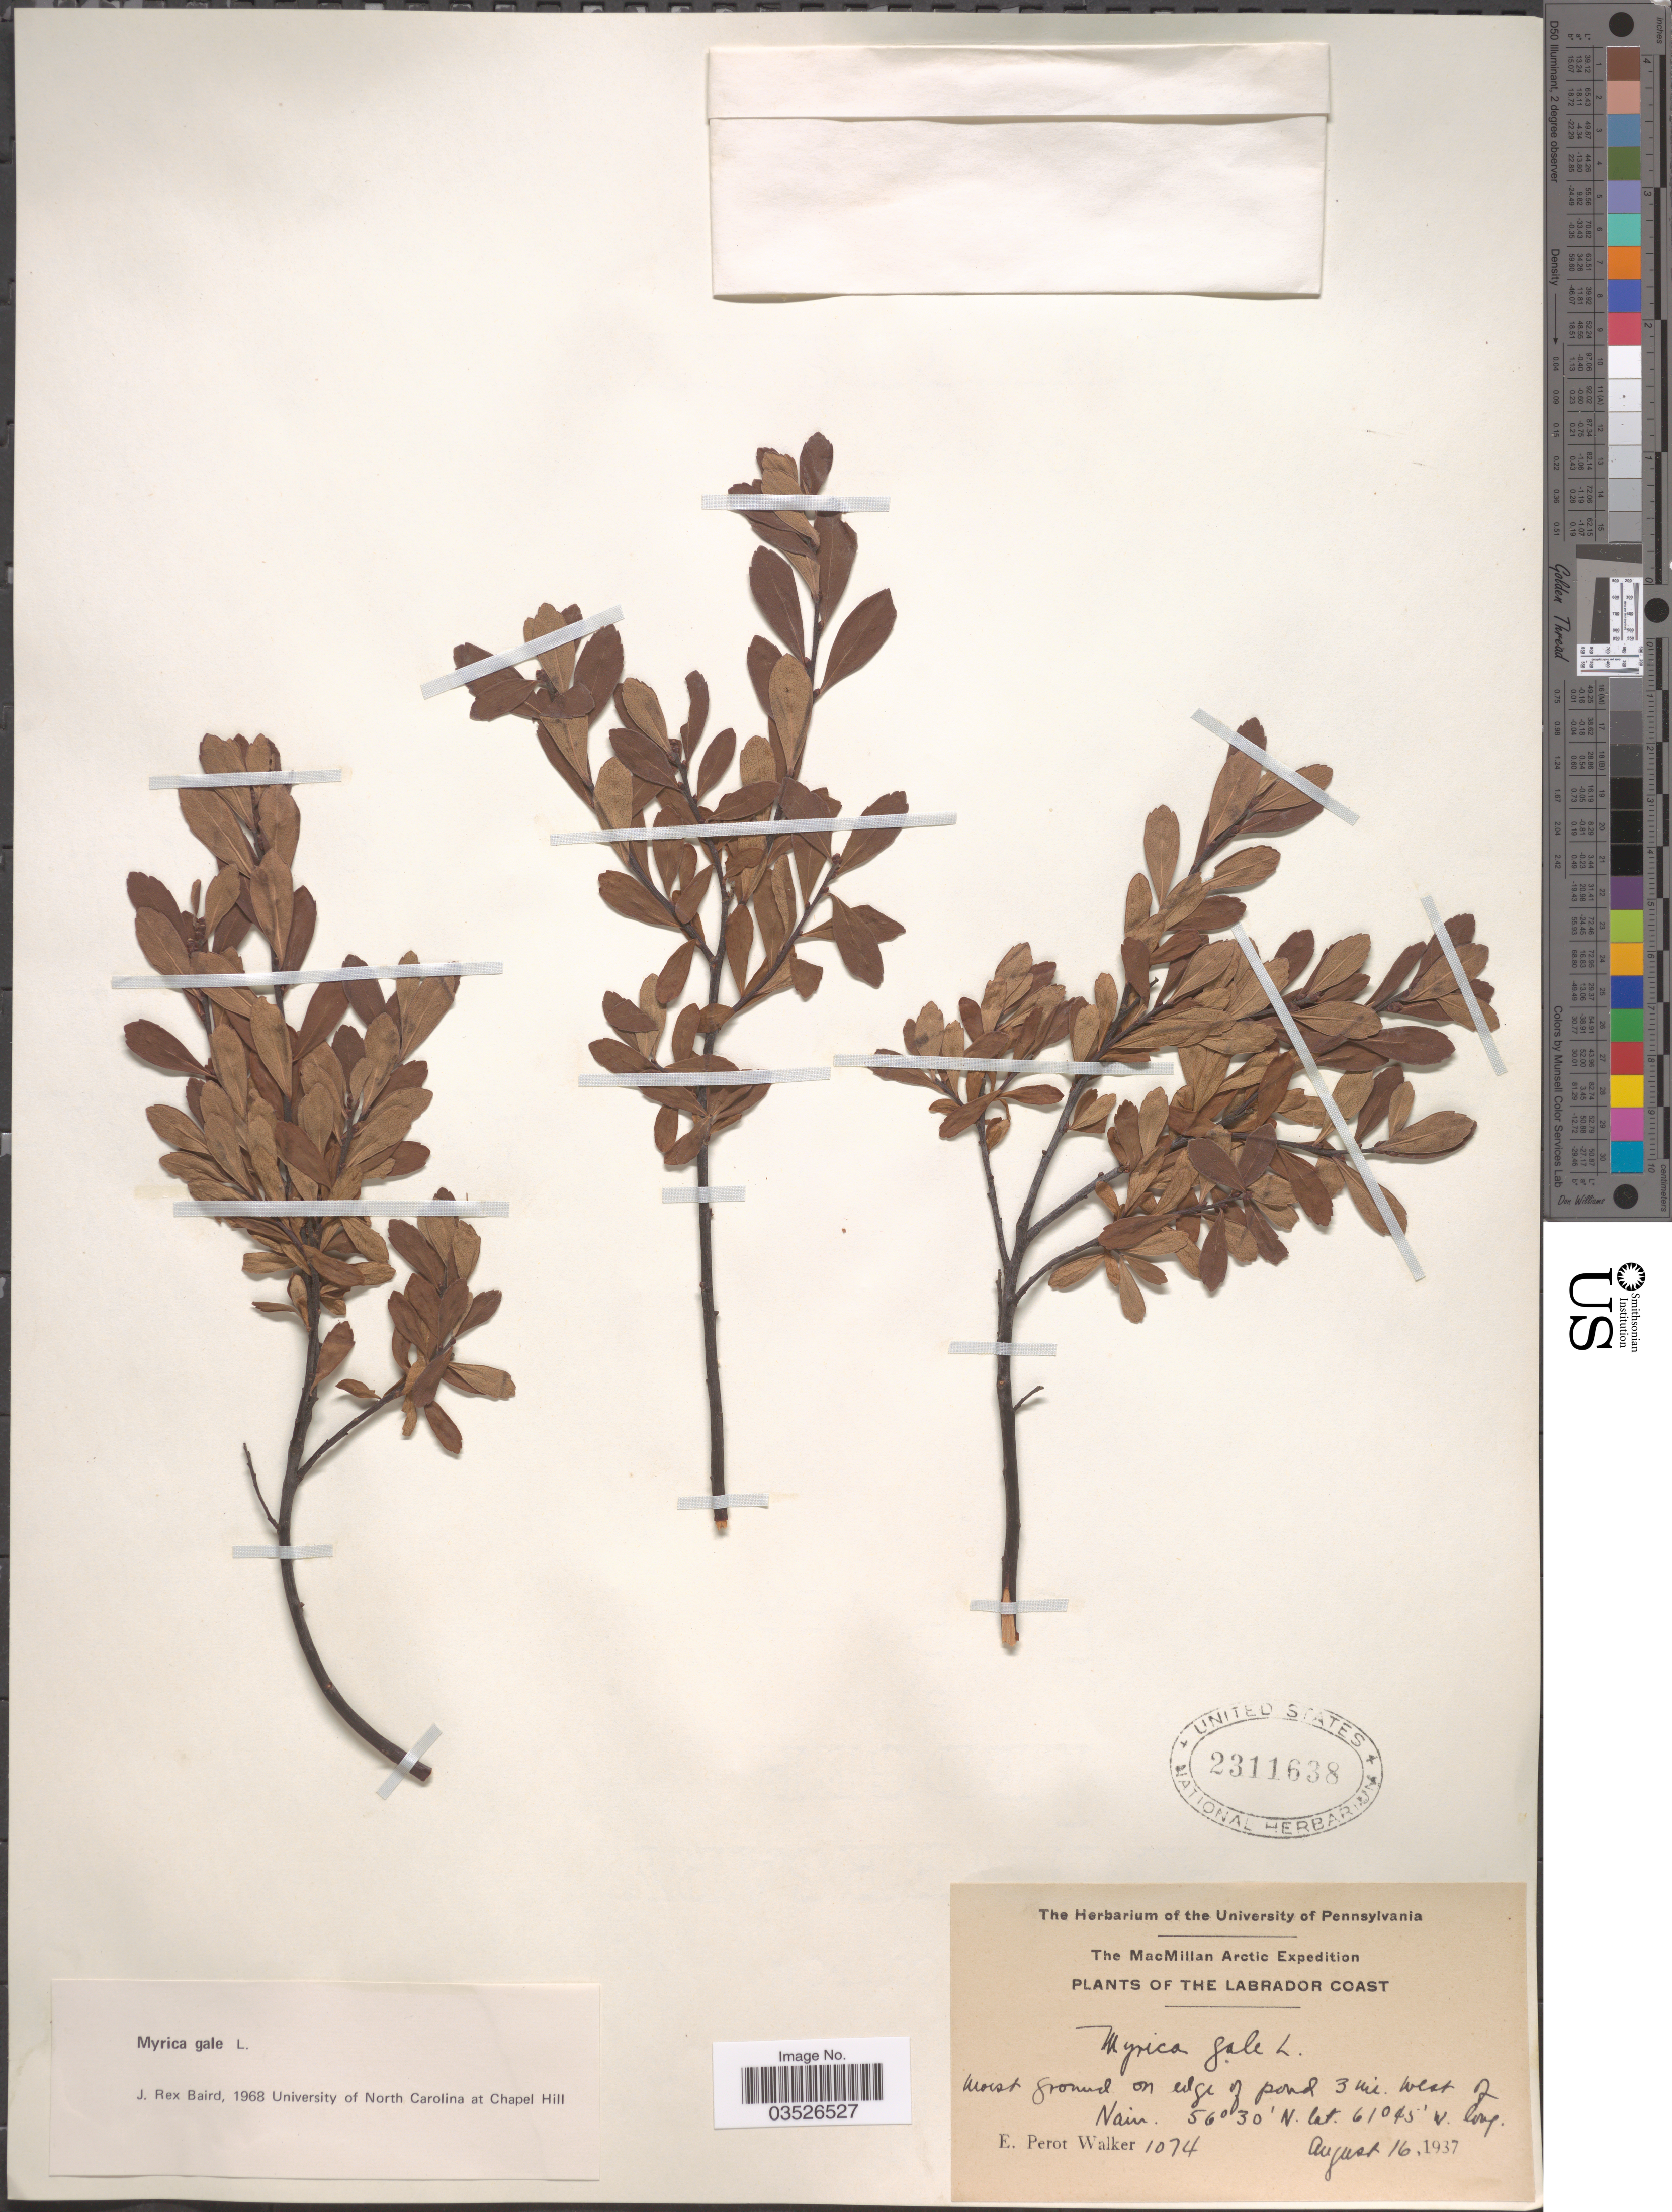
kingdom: Plantae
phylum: Tracheophyta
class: Magnoliopsida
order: Fagales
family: Myricaceae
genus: Myrica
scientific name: Myrica gale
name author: L.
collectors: E. Walker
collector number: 1074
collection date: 1937-08-16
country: Canada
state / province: Newfoundland and Labrador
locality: Labrador Coast. 3 mi. west of Nain.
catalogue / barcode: US 2311638